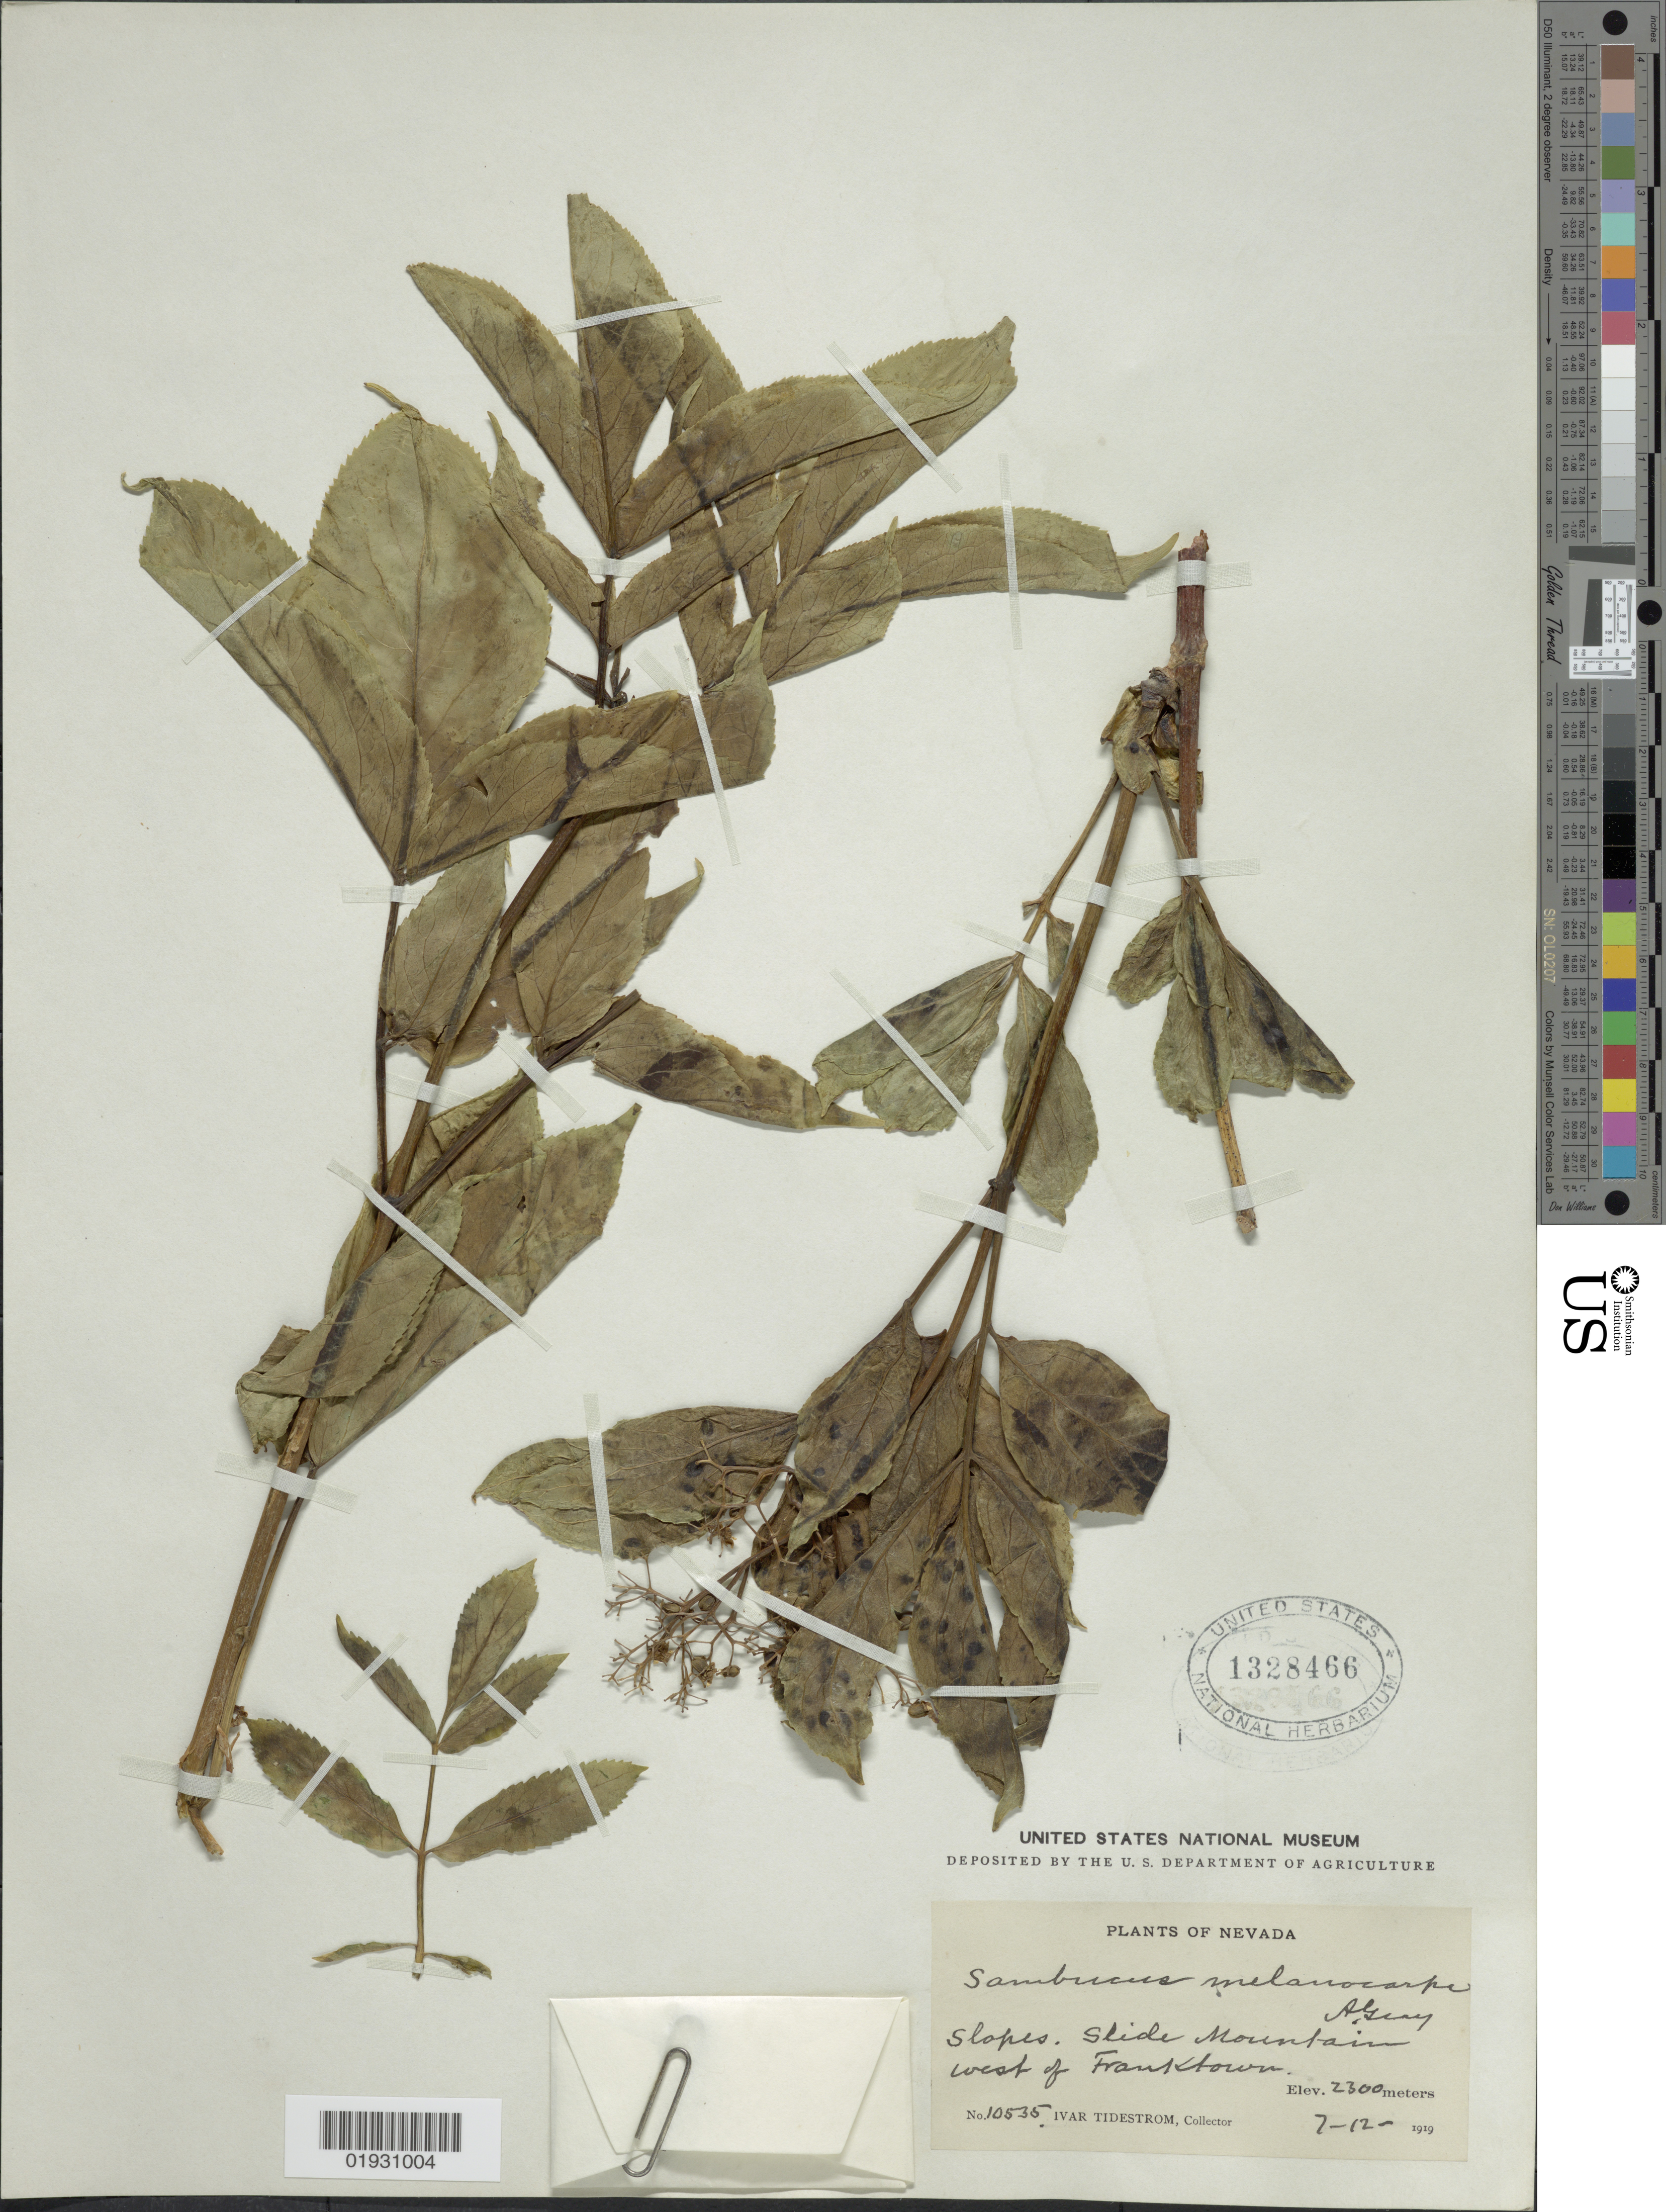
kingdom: Plantae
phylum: Tracheophyta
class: Magnoliopsida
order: Dipsacales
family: Viburnaceae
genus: Sambucus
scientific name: Sambucus melanocarpa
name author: A. Gray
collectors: I. F. Tidestrom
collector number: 10535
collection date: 1919-07-12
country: United States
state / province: Nevada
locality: Slide Mountain west of Franktown.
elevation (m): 2300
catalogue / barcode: US 1328466